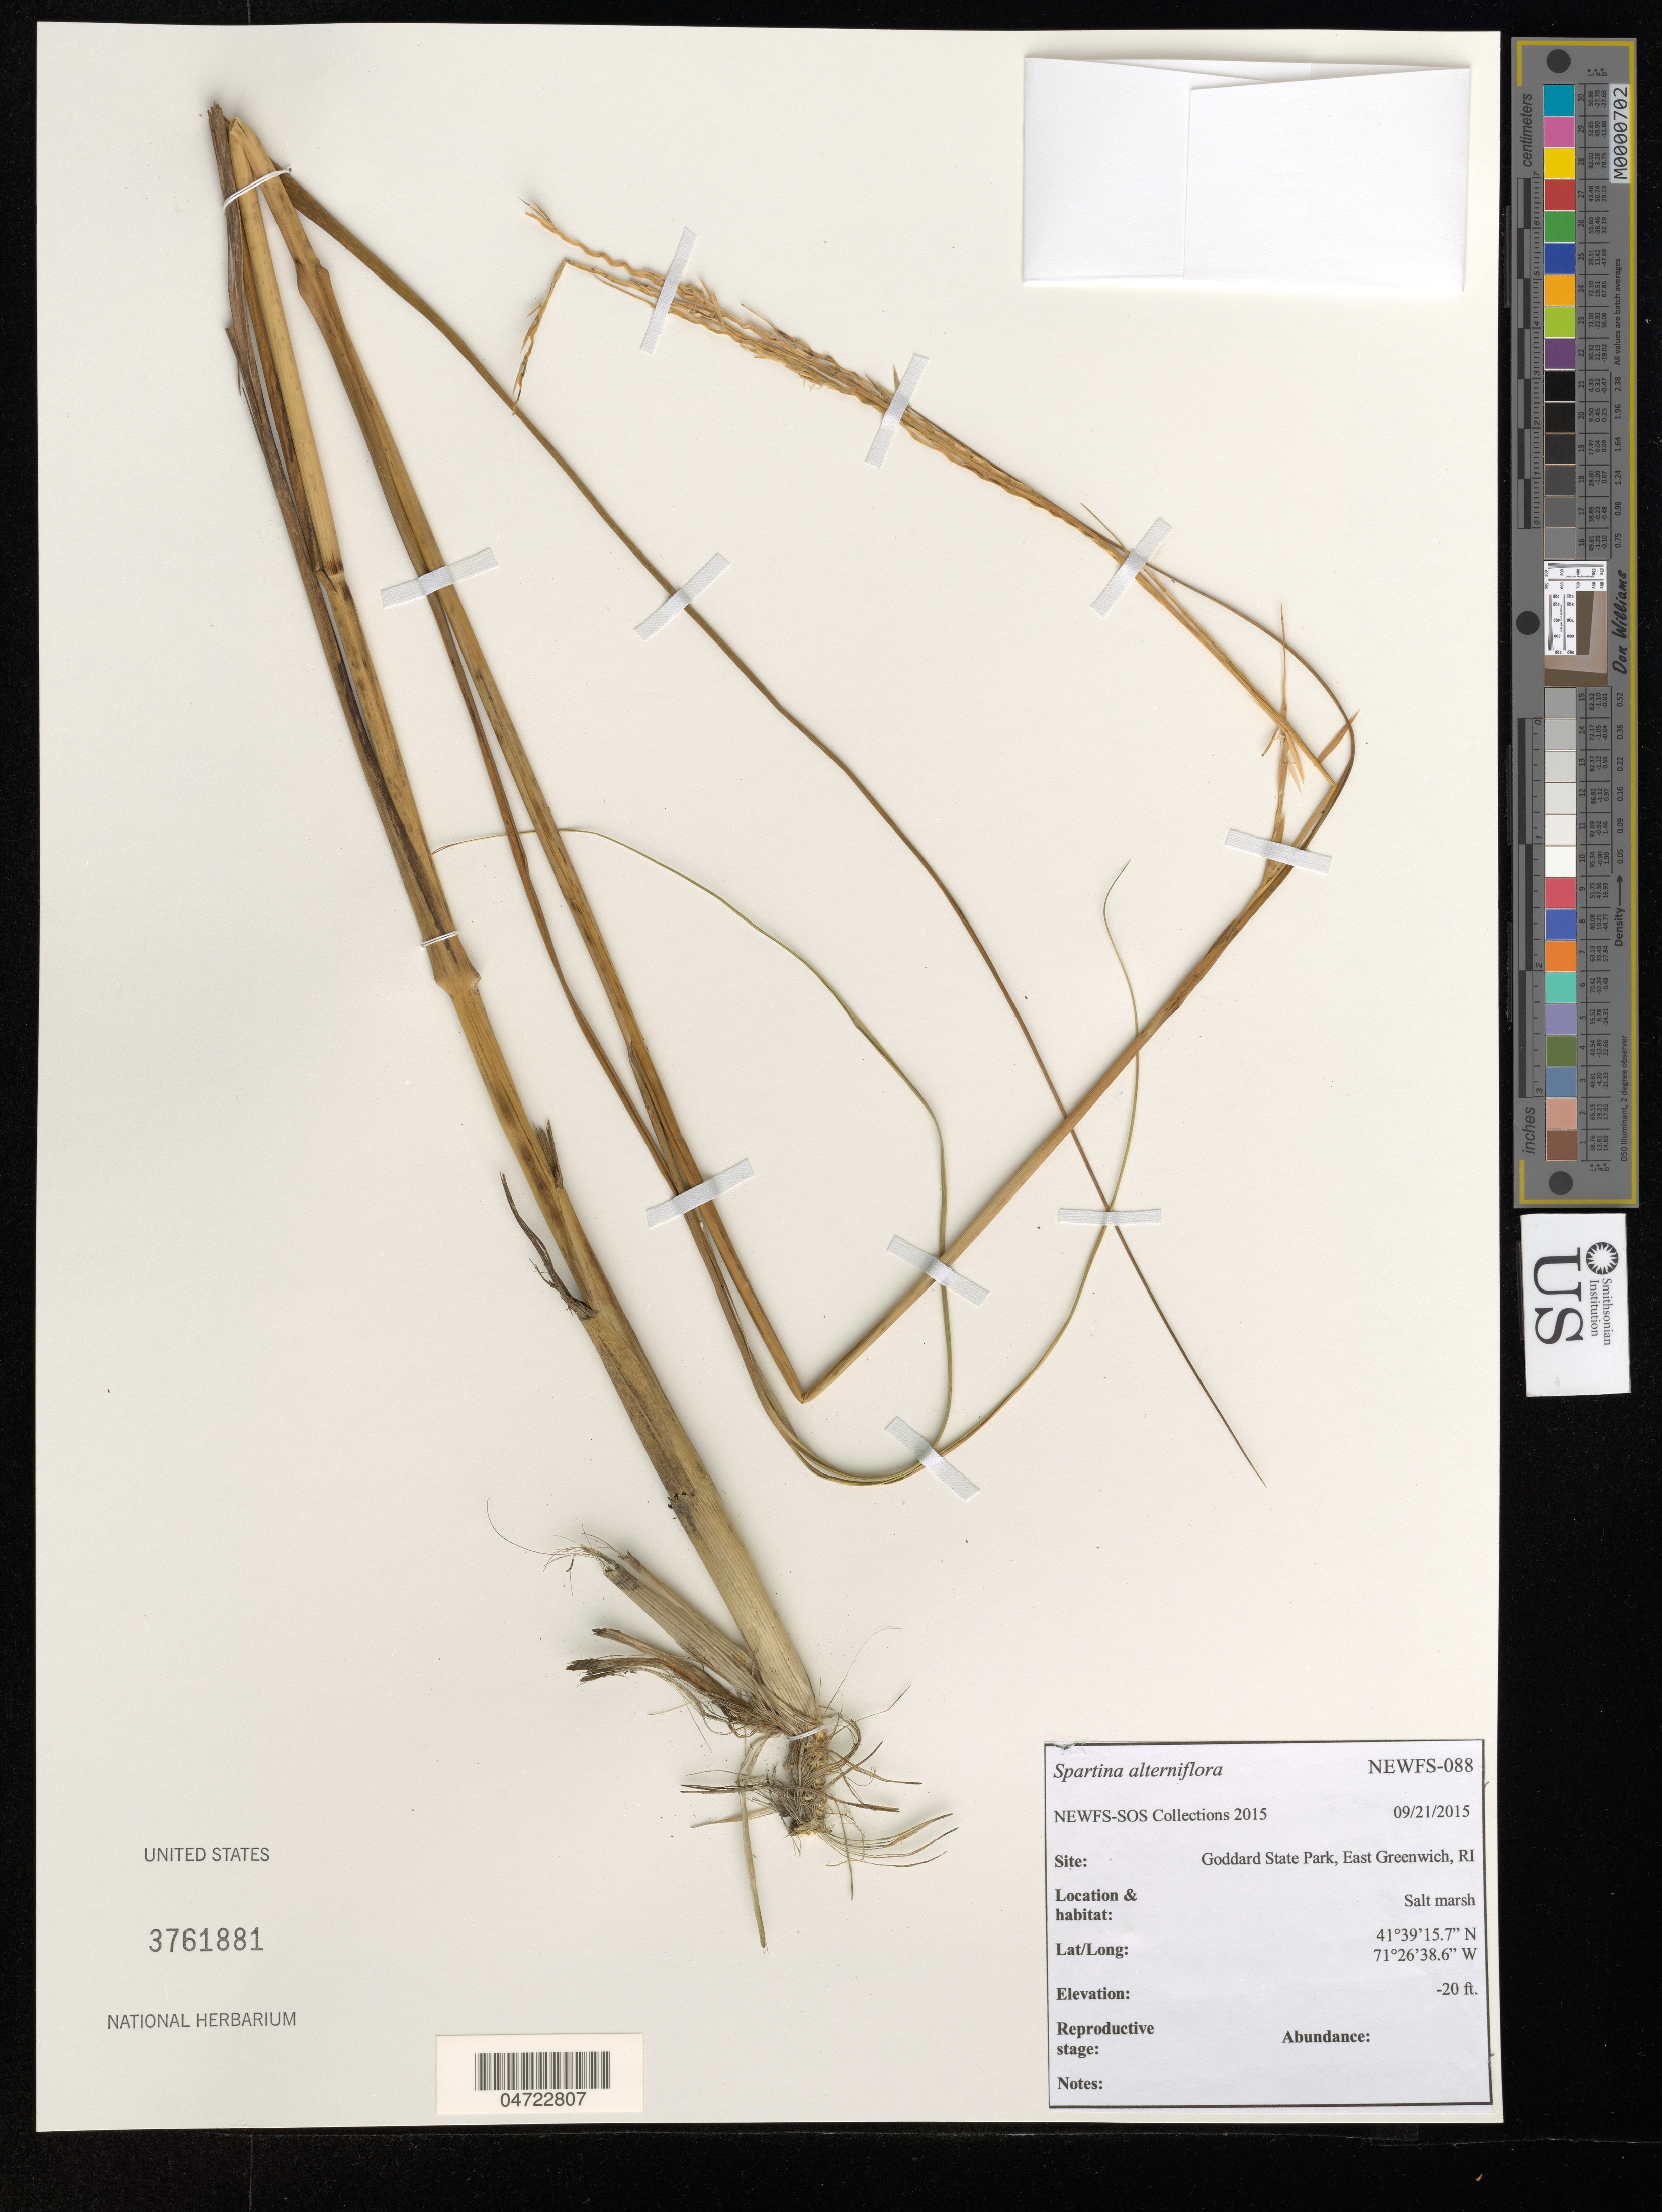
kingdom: Plantae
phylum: Tracheophyta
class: Liliopsida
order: Poales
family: Poaceae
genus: Spartina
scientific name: Spartina alterniflora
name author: Loisel.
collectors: NEWFS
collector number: NEWFS-088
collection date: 2015-09-21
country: United States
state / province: Rhode Island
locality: Goddard State Park, East Greenwich.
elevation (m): -6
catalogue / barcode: US 3761881